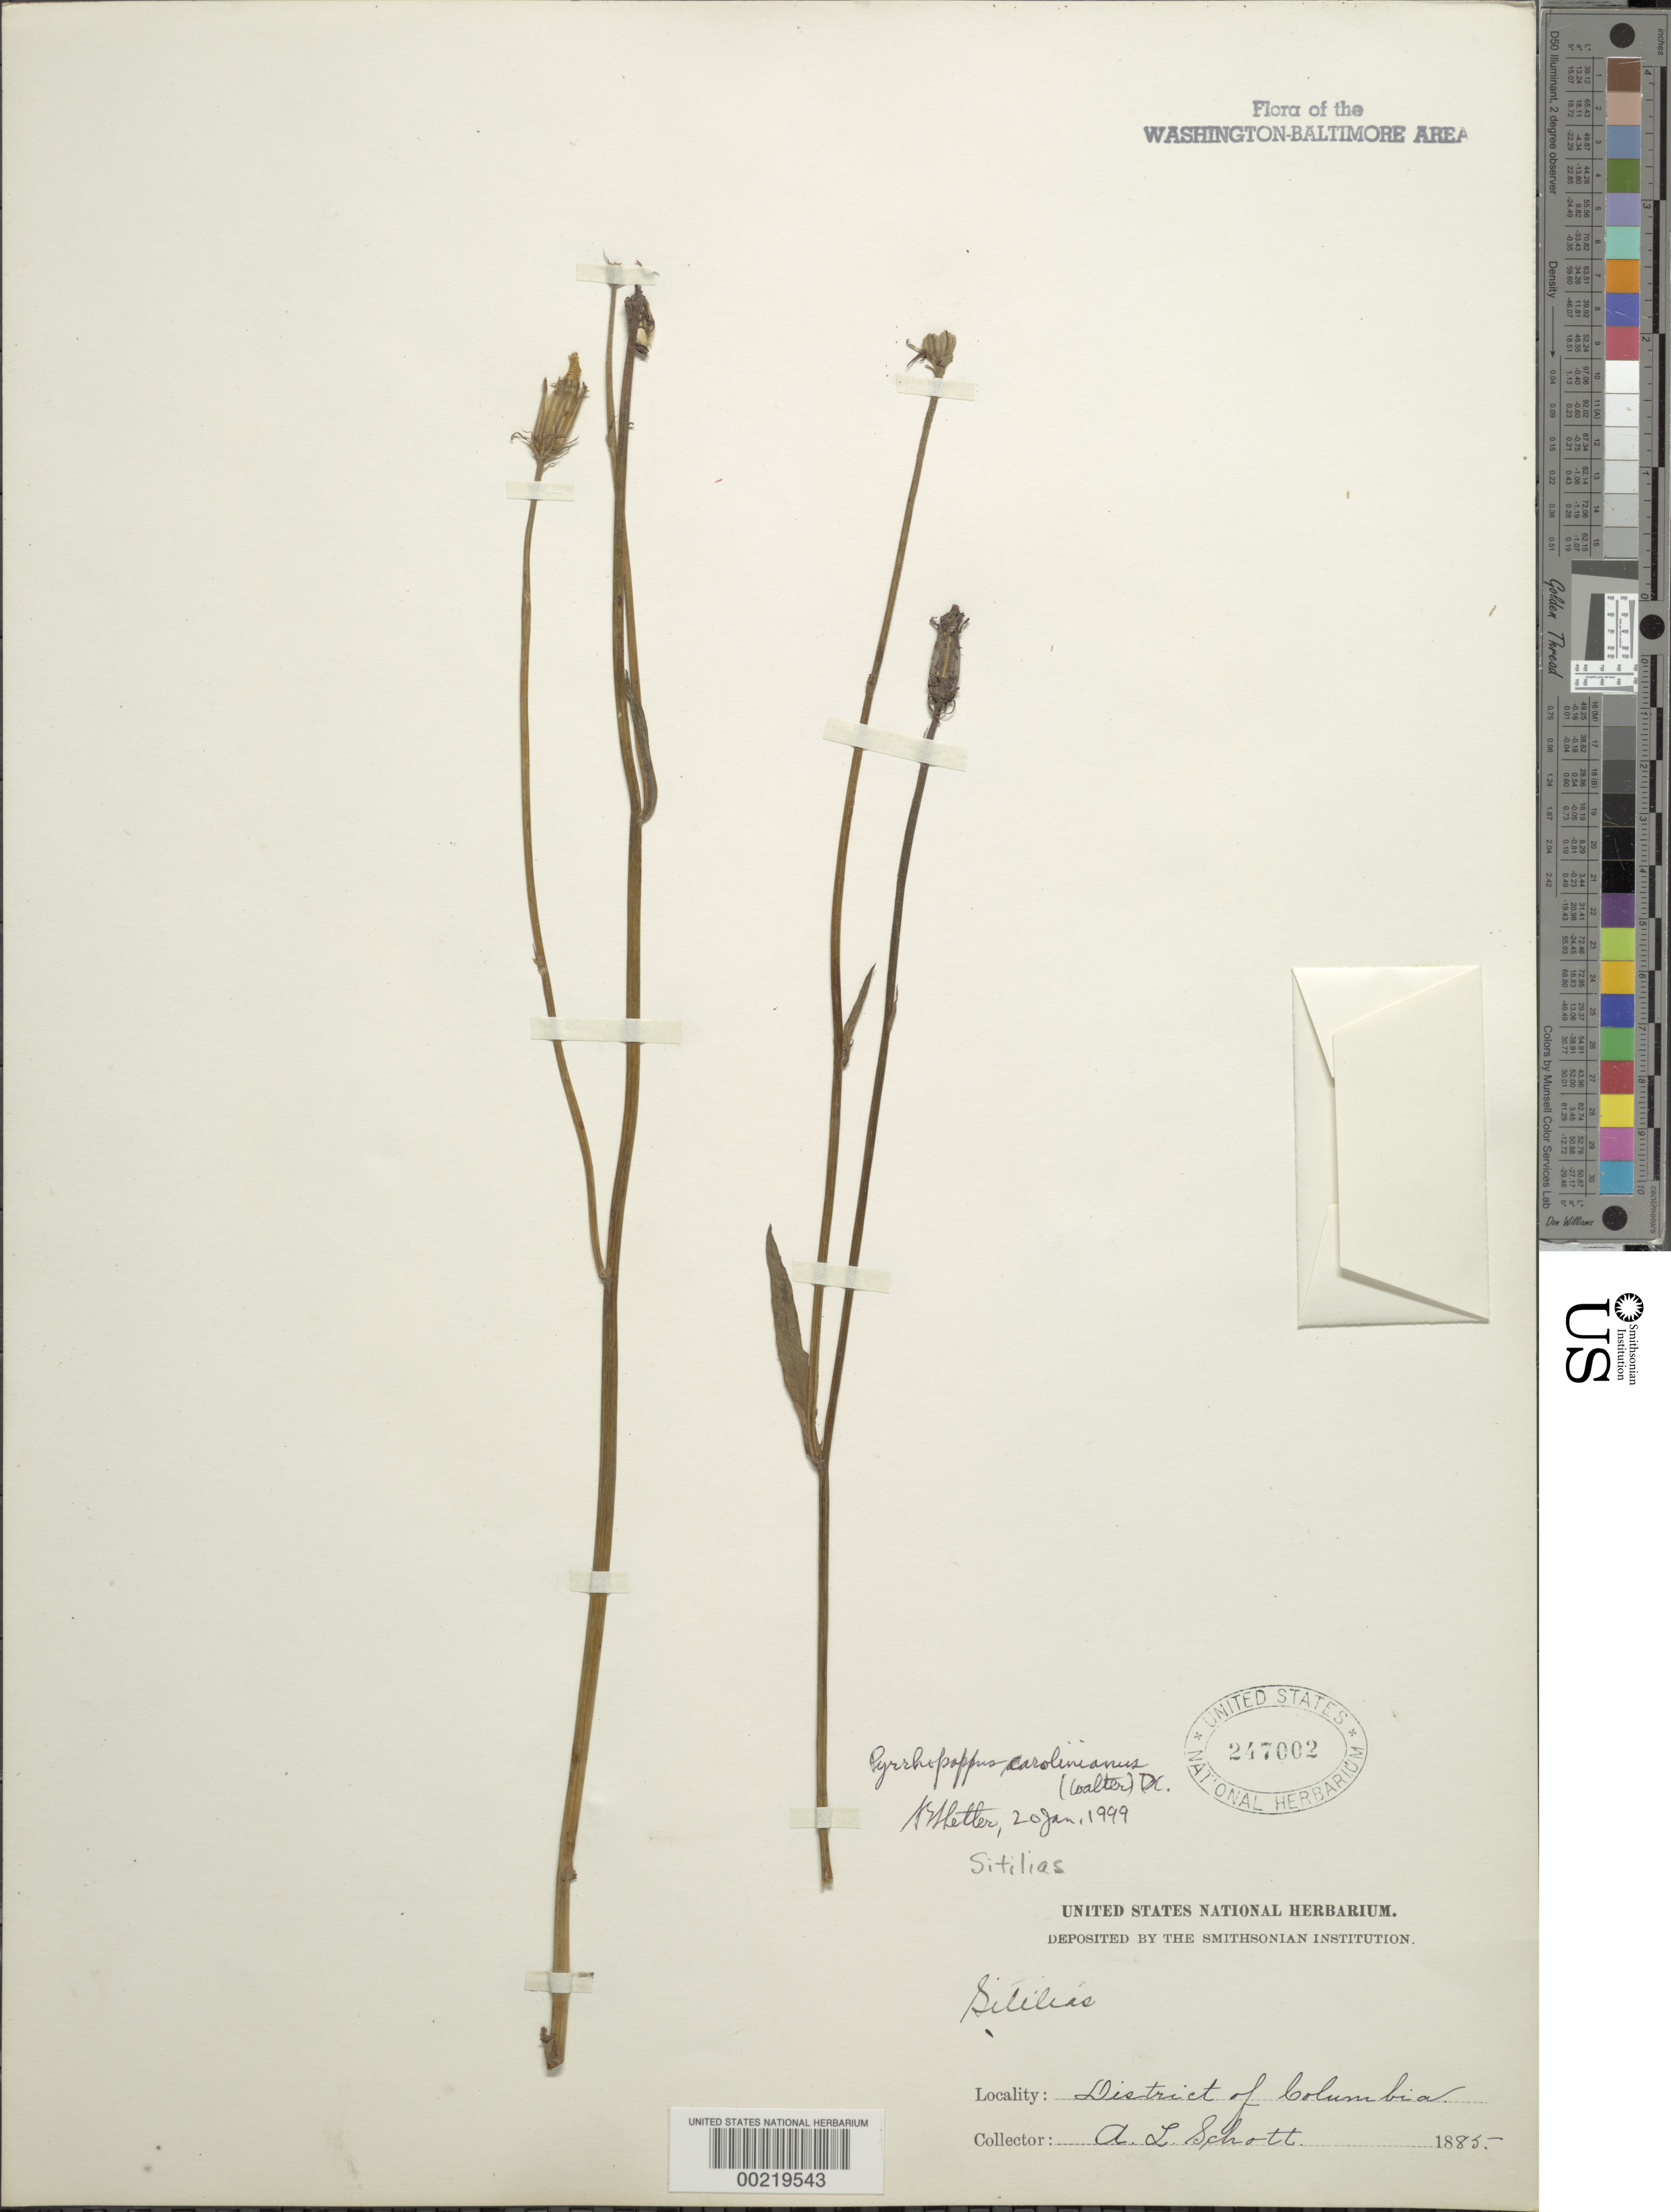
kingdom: Plantae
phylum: Tracheophyta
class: Magnoliopsida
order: Asterales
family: Asteraceae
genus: Tragopogon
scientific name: Tragopogon sp.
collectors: A. L. Schott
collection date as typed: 1885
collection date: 1885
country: United States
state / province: District of Columbia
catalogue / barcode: US 247002